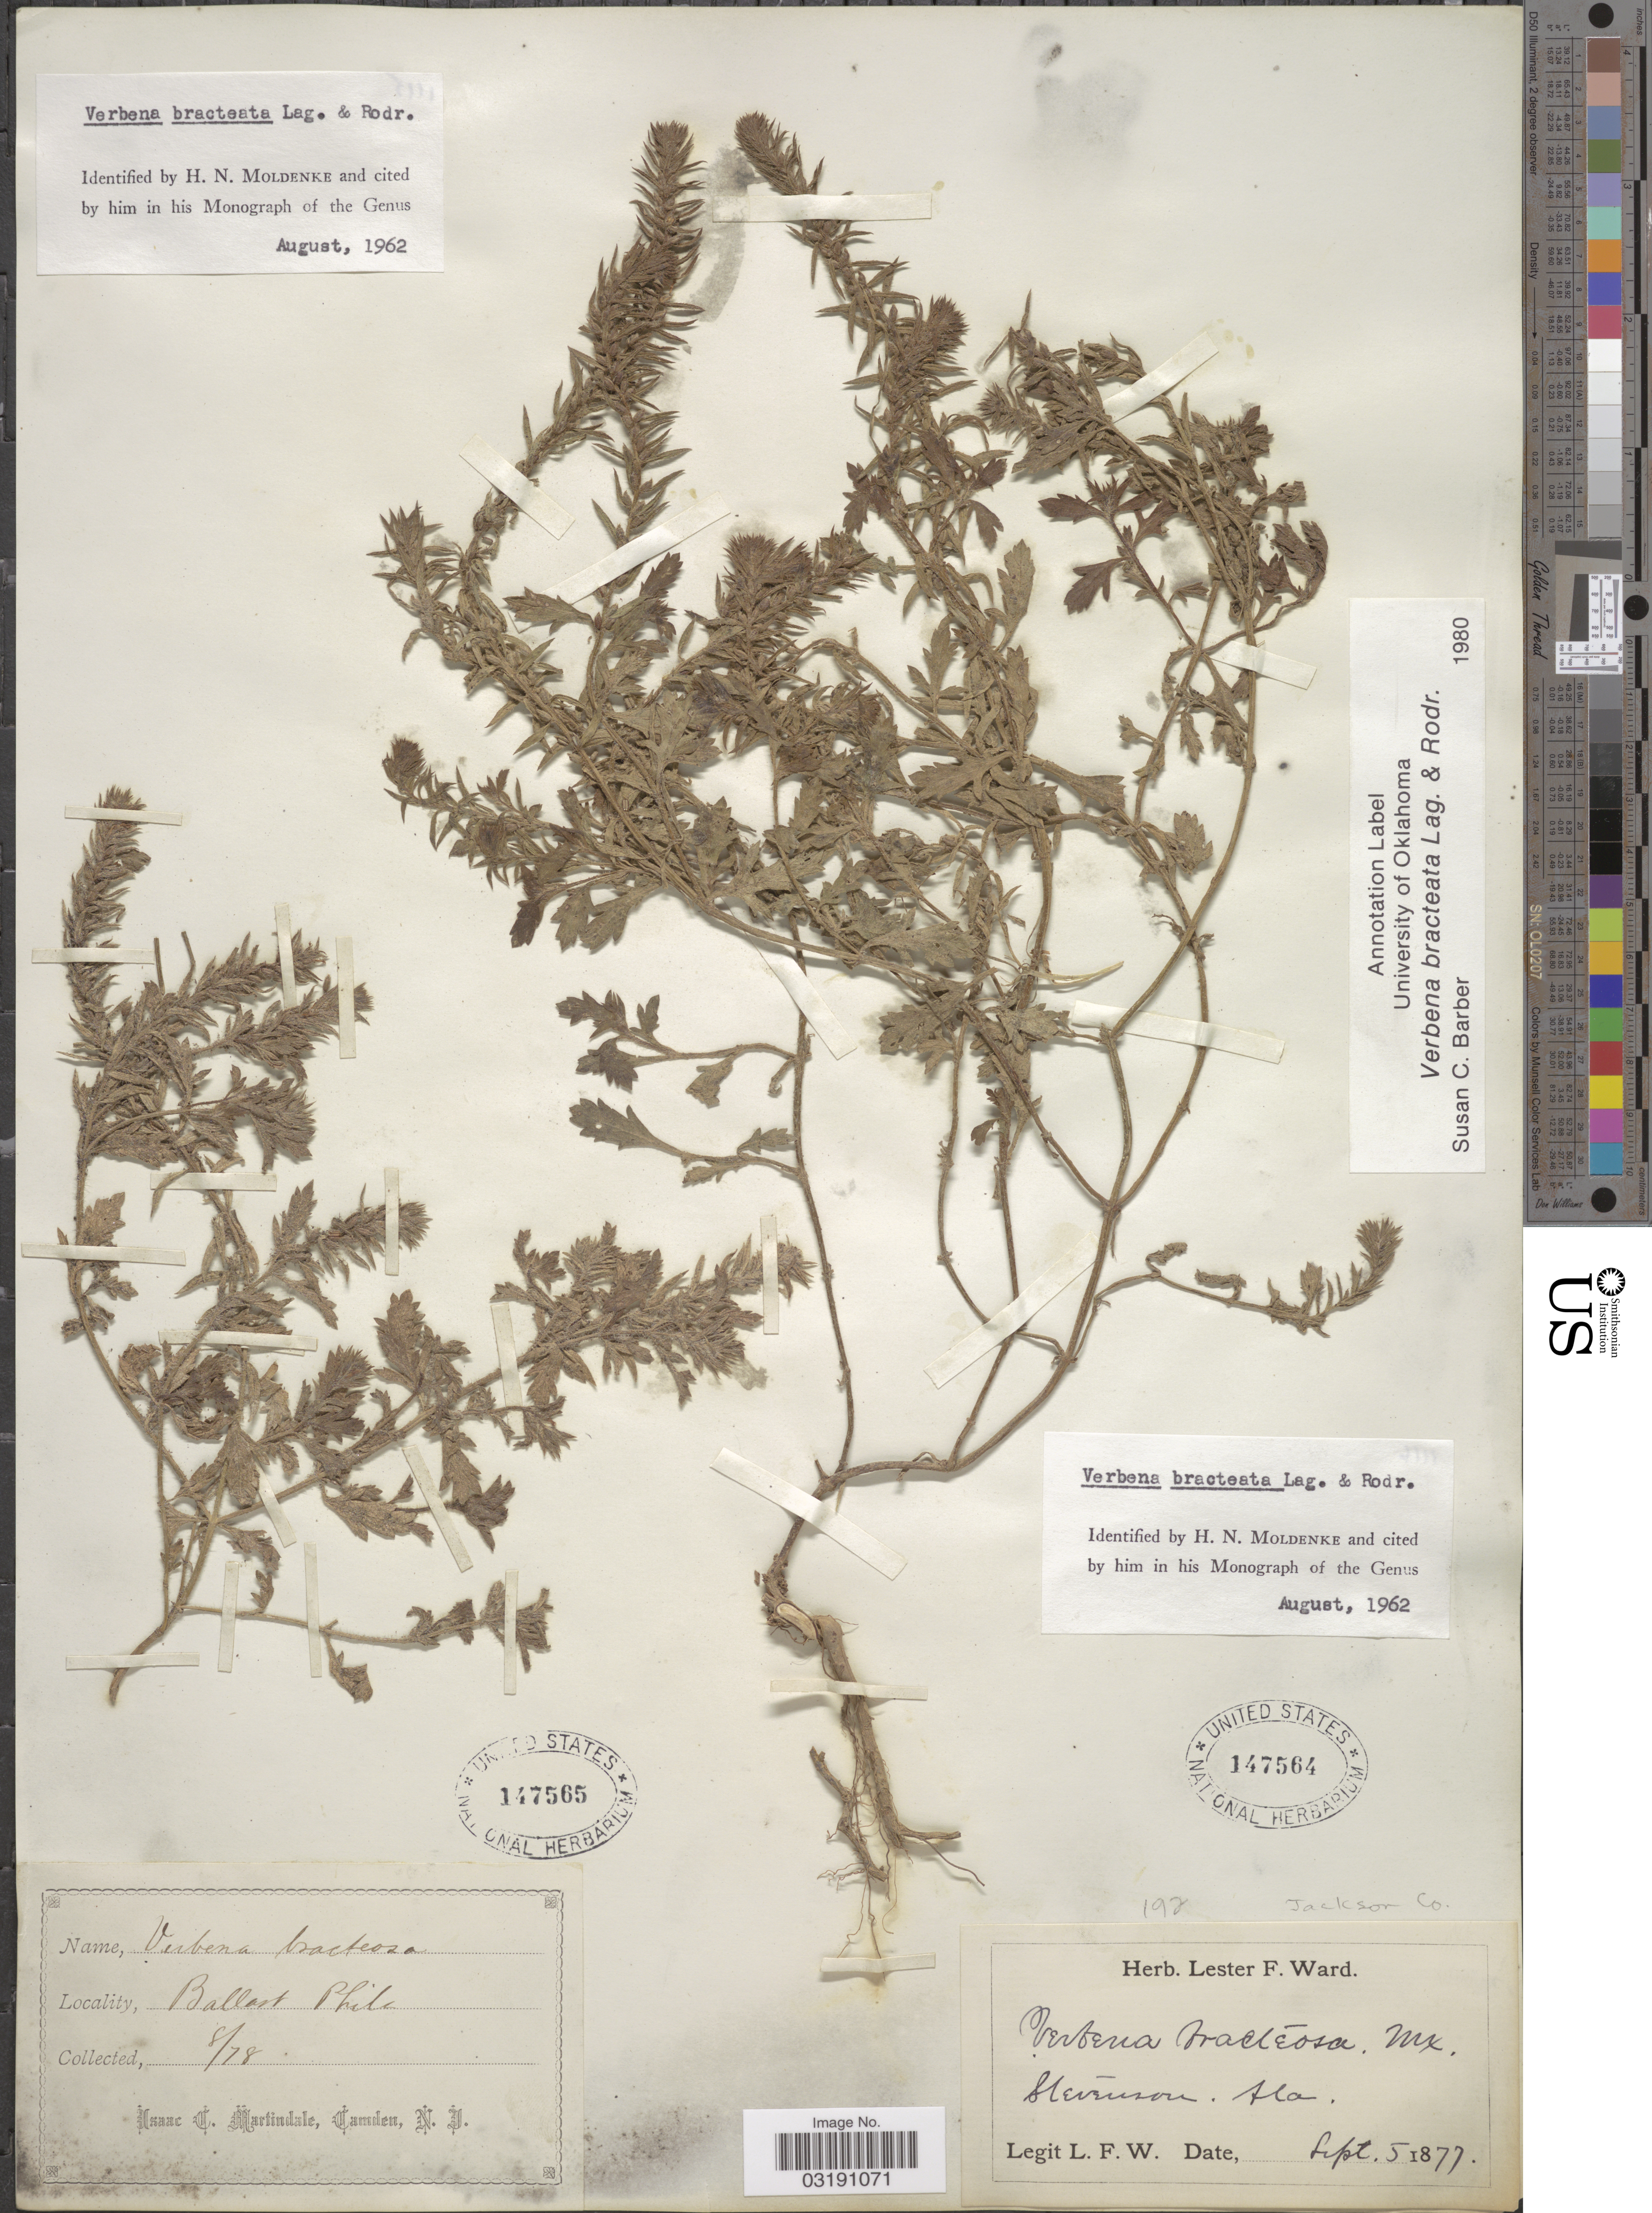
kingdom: Plantae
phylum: Tracheophyta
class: Magnoliopsida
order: Lamiales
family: Verbenaceae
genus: Verbena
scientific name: Verbena bracteata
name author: Cav. ex Lag. & Rodr.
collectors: L. F. Ward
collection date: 1877-09-05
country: United States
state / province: Alabama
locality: Jackson Co. Stevenson. Ala.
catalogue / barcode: US 147564-2